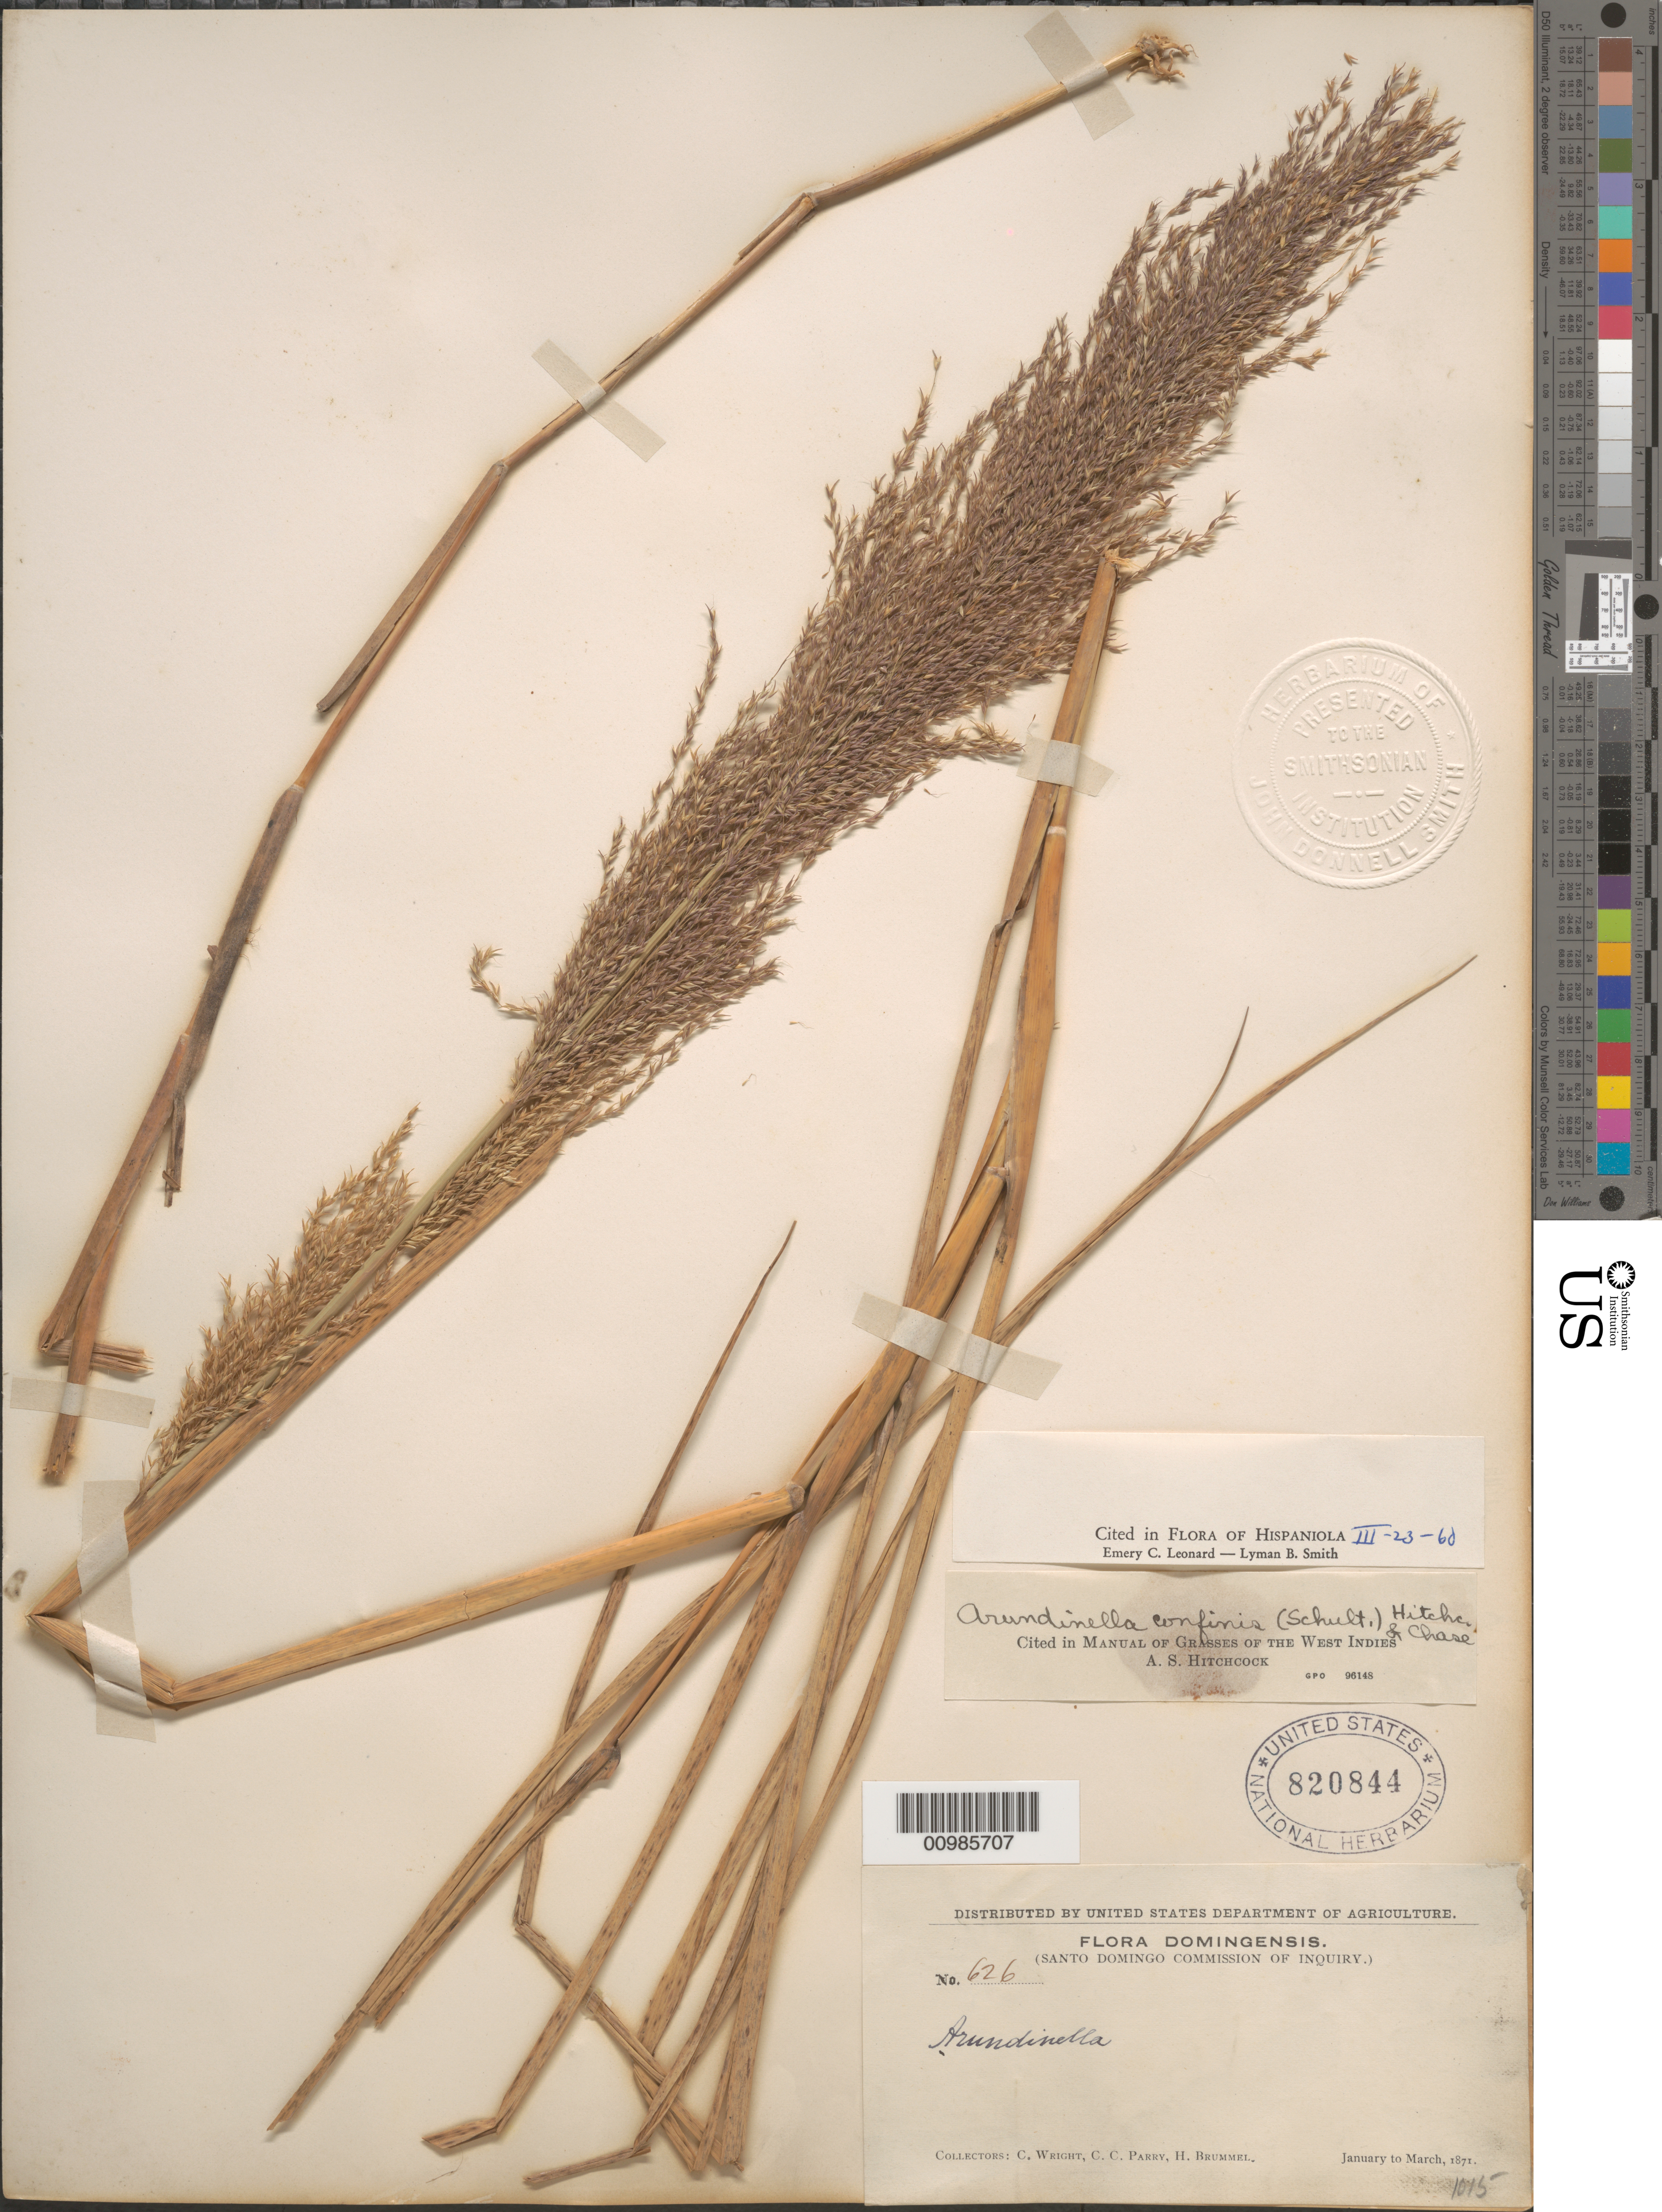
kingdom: Plantae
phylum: Tracheophyta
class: Liliopsida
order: Poales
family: Poaceae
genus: Arundinella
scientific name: Arundinella hispida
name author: (Humb. & Bonpl. ex Willd.) Kuntze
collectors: C. Wright, C. C. Parry & H. Brummel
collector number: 626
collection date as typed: Jan 1871 to -- Mar 1871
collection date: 1871-01/1871-03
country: Dominican Republic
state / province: Distrito Nacional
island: Hispaniola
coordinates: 0 N, 0 E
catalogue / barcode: US 820844